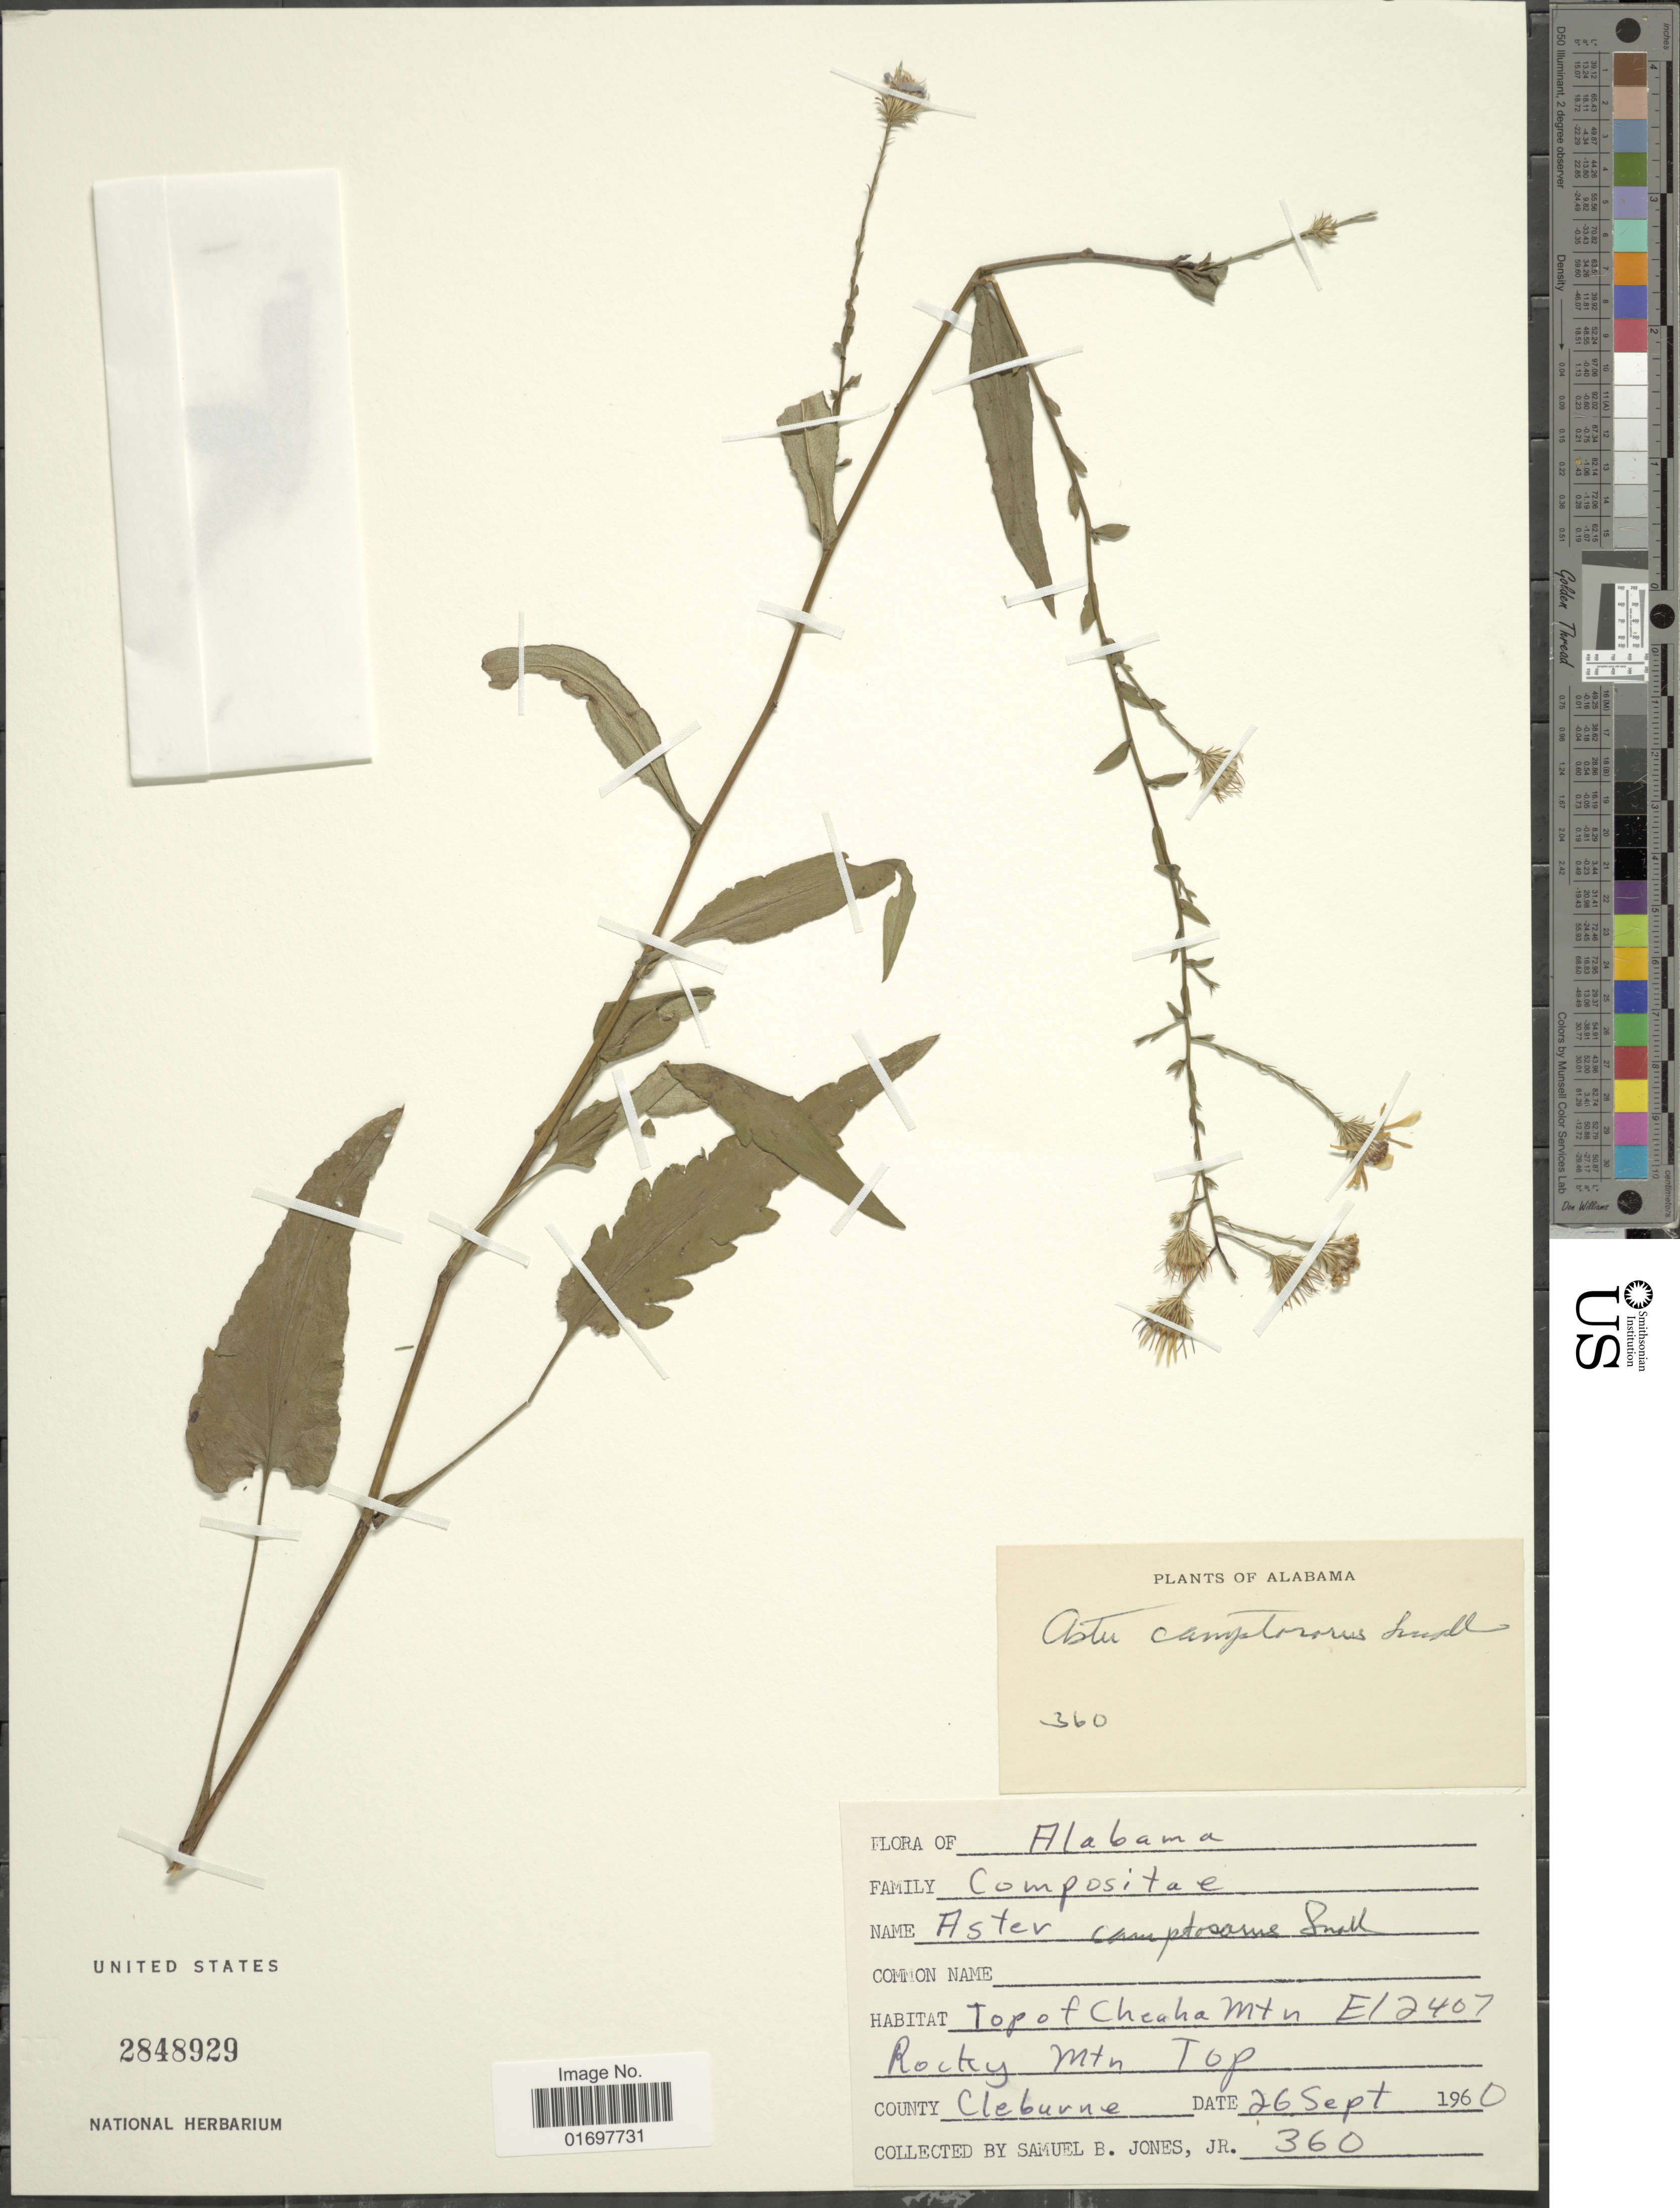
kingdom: Plantae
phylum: Tracheophyta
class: Magnoliopsida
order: Asterales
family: Asteraceae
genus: Symphyotrichum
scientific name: Symphyotrichum shortii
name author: (Lindl.) G.L. Nesom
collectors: S. B. Jones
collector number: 360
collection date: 1960-09-26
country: United States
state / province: Alabama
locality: Alabama, Top of Checha Mtn El2407. County Clebourne.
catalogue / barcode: US 2848929